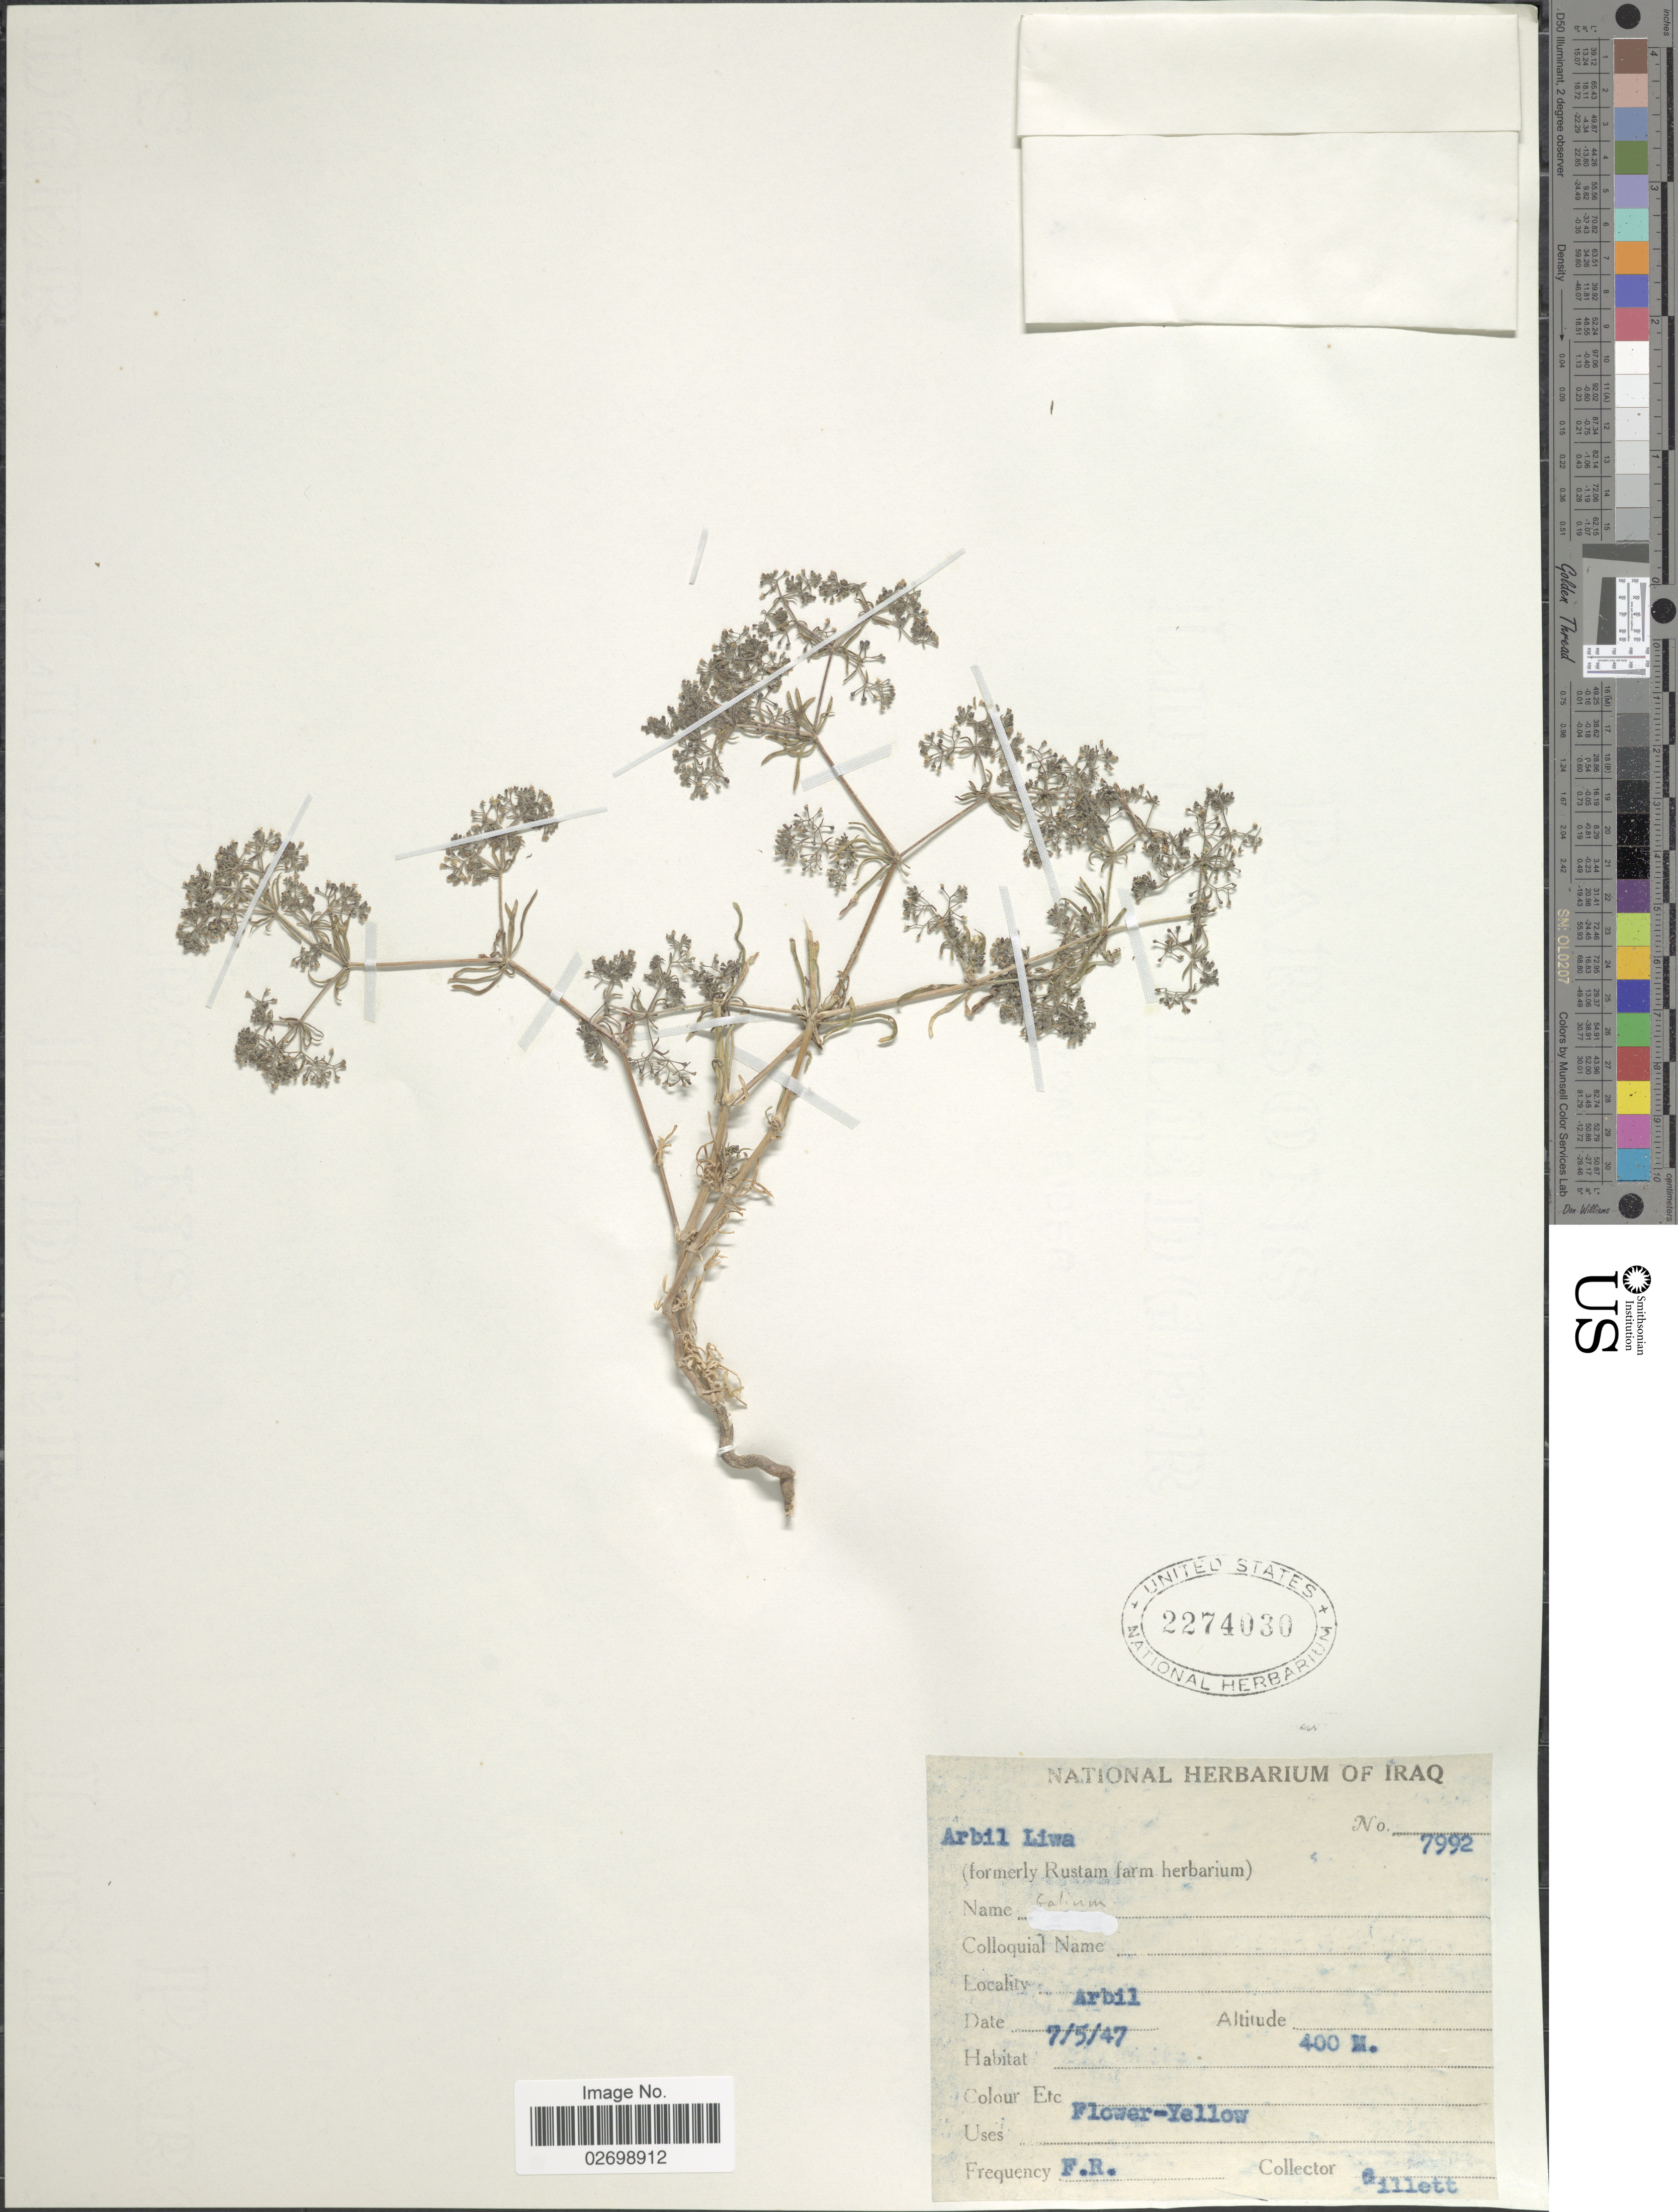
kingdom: Plantae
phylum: Tracheophyta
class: Magnoliopsida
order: Gentianales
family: Rubiaceae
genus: Galium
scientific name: Galium sp.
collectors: Gillett, --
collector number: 7992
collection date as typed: Transcribed d/m/y: 7/5/47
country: Iraq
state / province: Arbīl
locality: Arbil liwa.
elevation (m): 400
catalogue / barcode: US 2274030